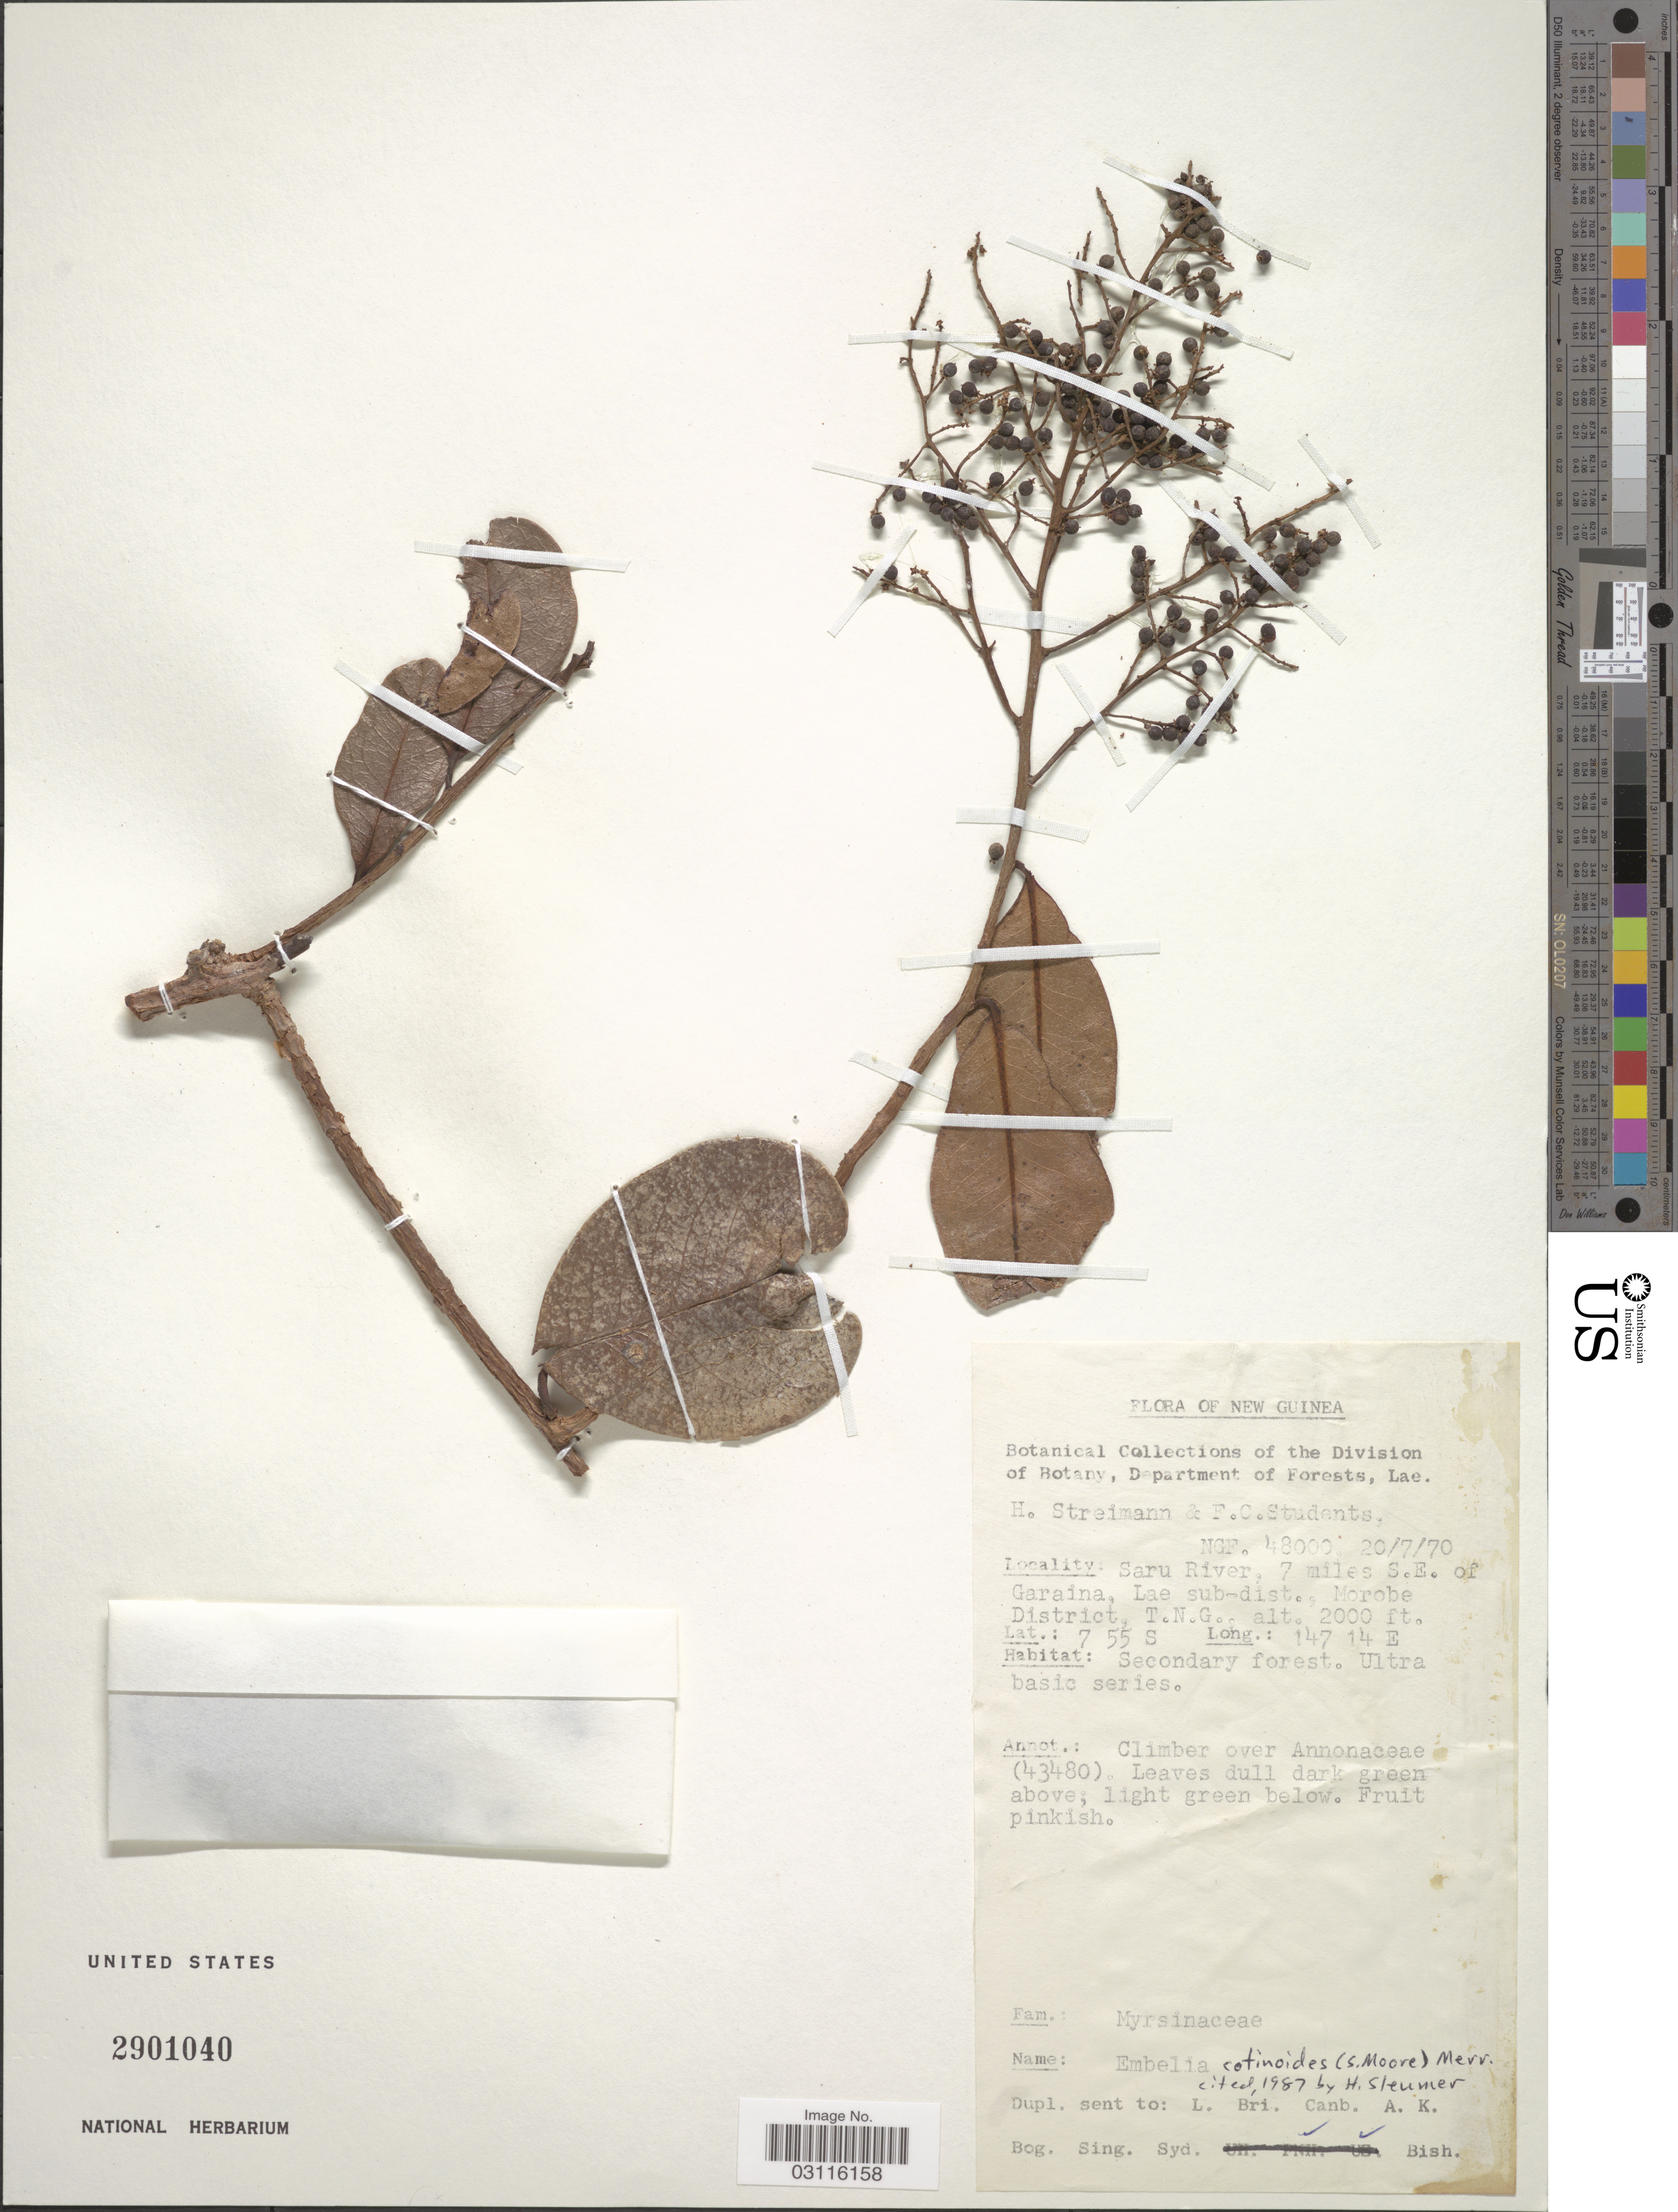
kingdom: Plantae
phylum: Tracheophyta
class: Magnoliopsida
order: Ericales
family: Primulaceae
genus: Embelia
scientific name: Embelia cotinoides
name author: (S. Moore) Merr.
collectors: H. Streimann & F. C. Students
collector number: NGF 48000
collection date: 1970-07-20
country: Papua New Guinea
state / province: Morobe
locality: New Guinea. Saru River, 7 miles S.E. of Garaina, Lae sub-dist., Morobe District, T.N.G.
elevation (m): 610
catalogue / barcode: US 2901040